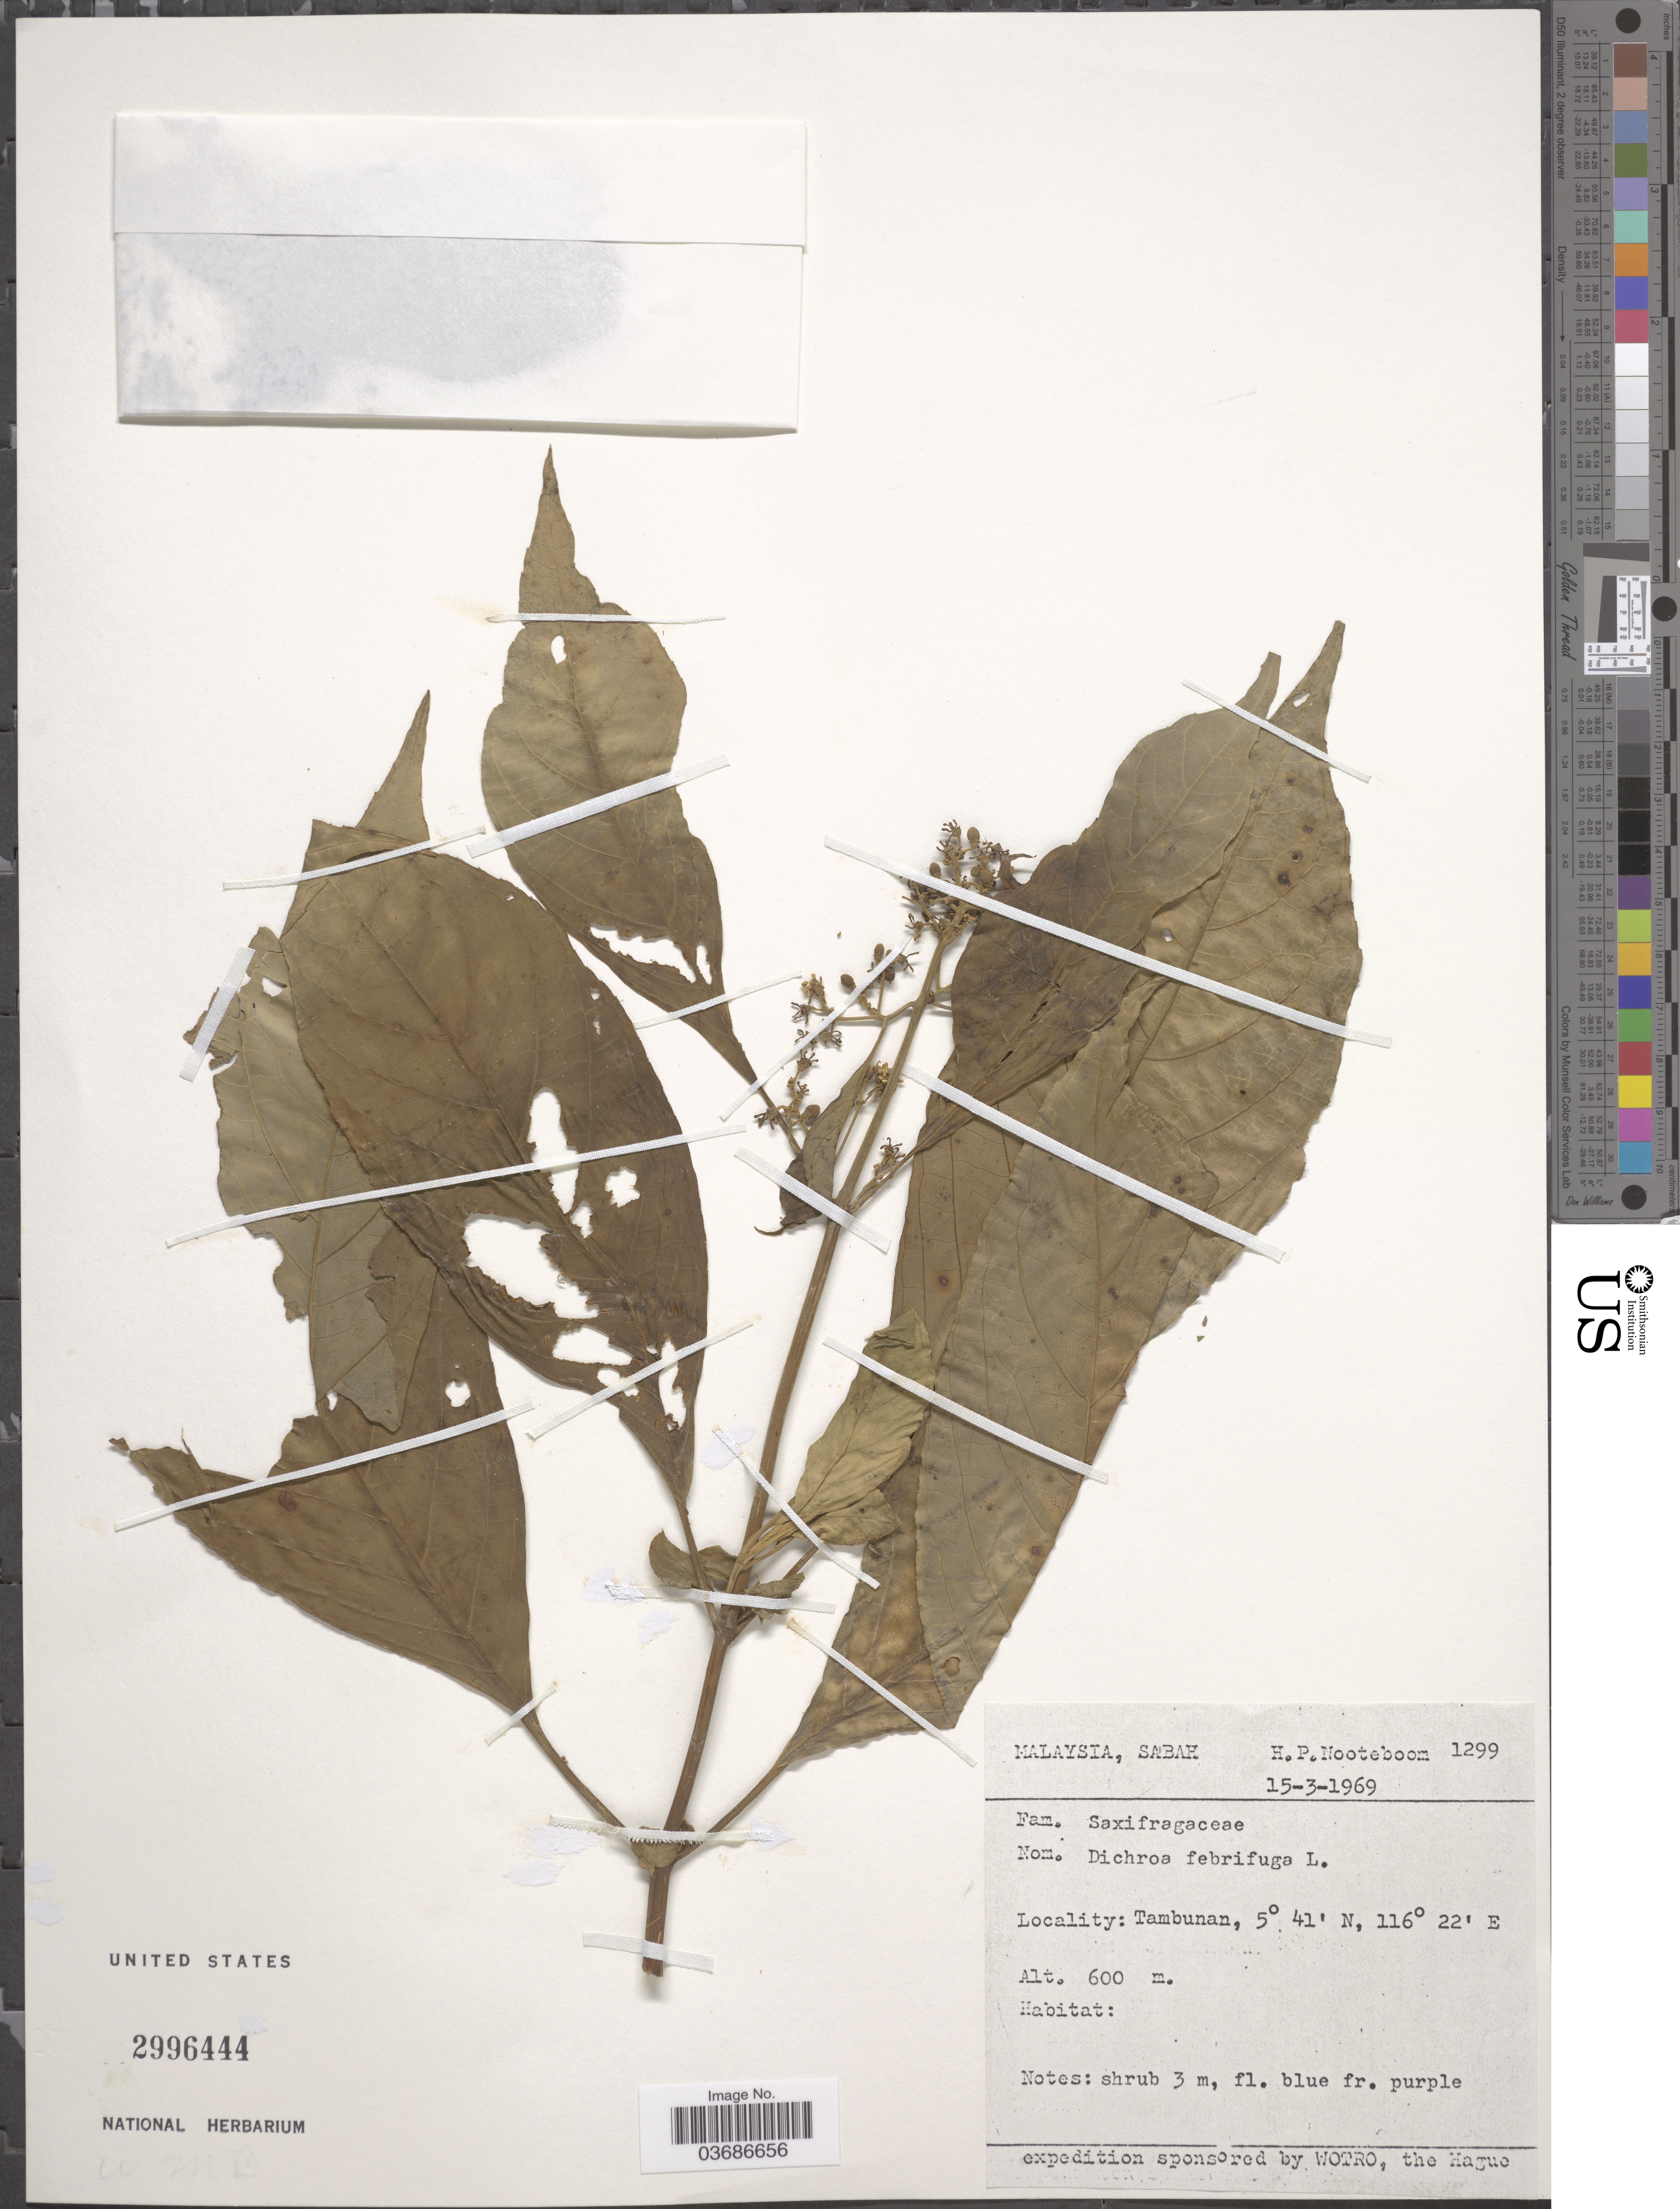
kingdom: Plantae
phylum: Tracheophyta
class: Magnoliopsida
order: Cornales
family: Hydrangeaceae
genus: Hydrangea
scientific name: Hydrangea febrifuga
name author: (Lour.) Y. De Smet & C. Granados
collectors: H. P. Nooteboom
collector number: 1299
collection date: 1969-03-15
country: Malaysia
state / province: Sabah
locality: Tambunan.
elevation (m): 600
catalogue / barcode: US 2996444